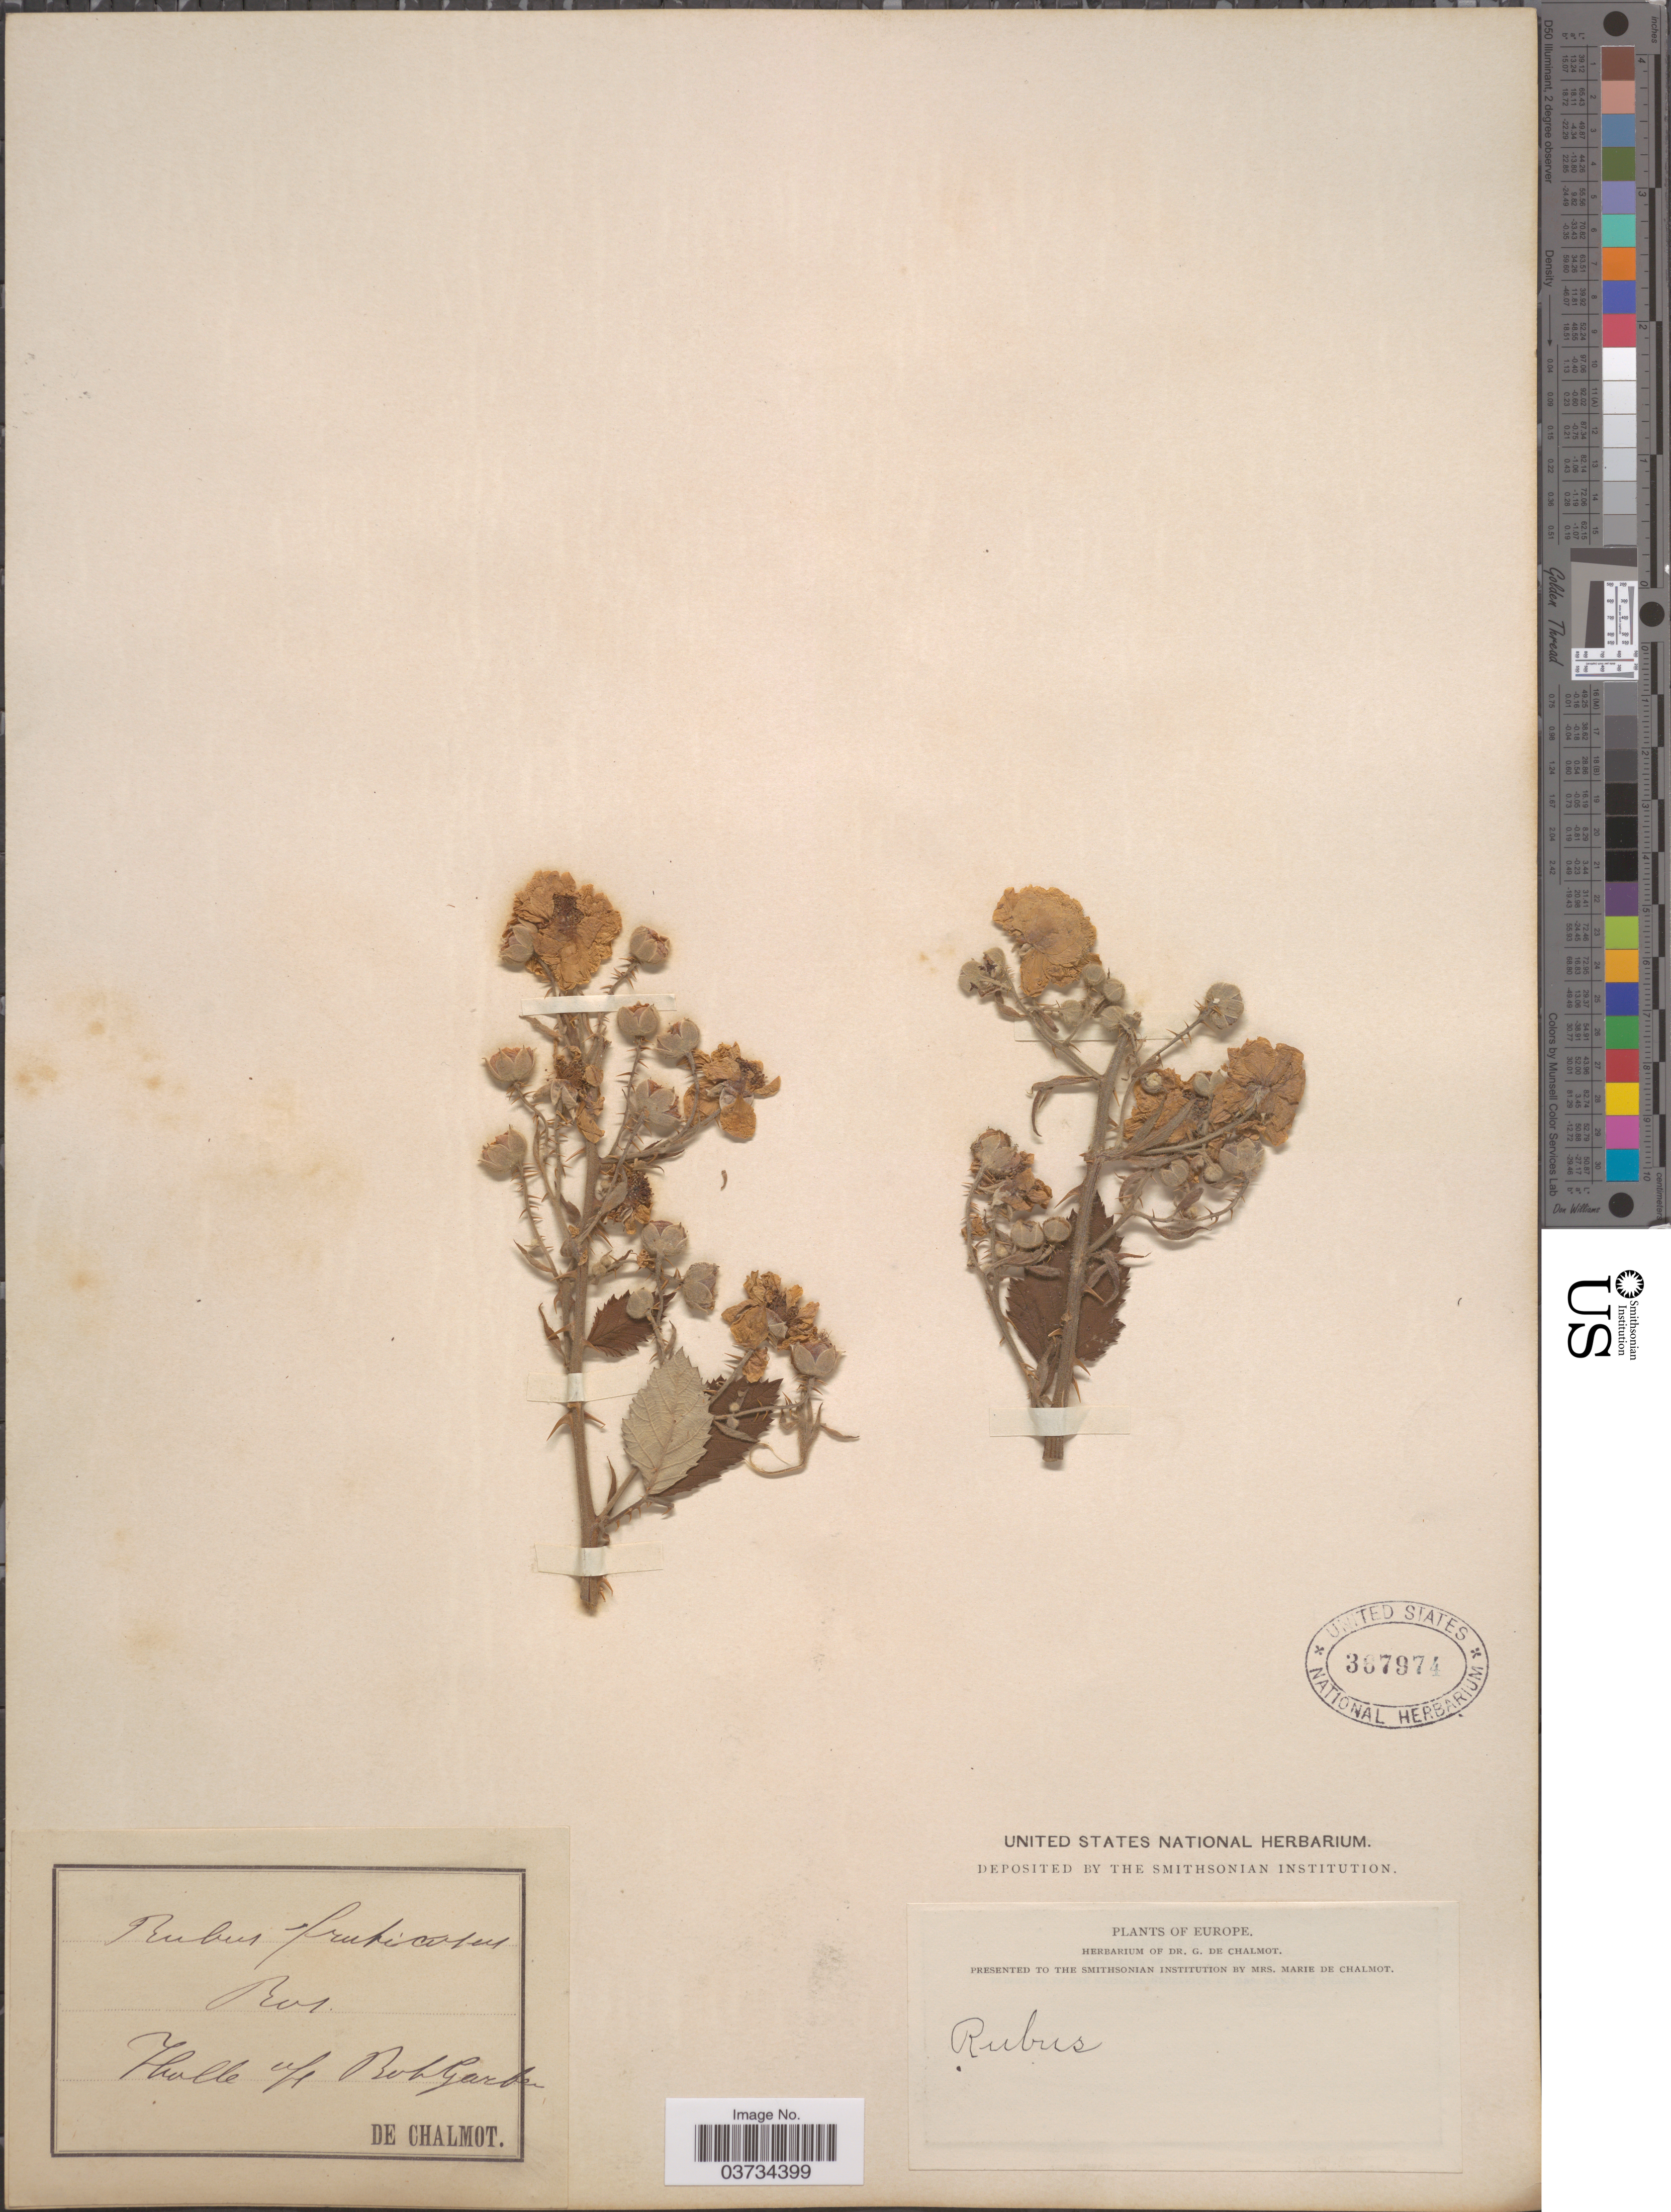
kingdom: Plantae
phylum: Tracheophyta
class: Magnoliopsida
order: Rosales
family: Rosaceae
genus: Rubus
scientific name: Rubus fruticosus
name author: L.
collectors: G. de Chalmot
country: Germany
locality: Halle v/e [interpreted] Bot. Garden. Europe.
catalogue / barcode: US 367974